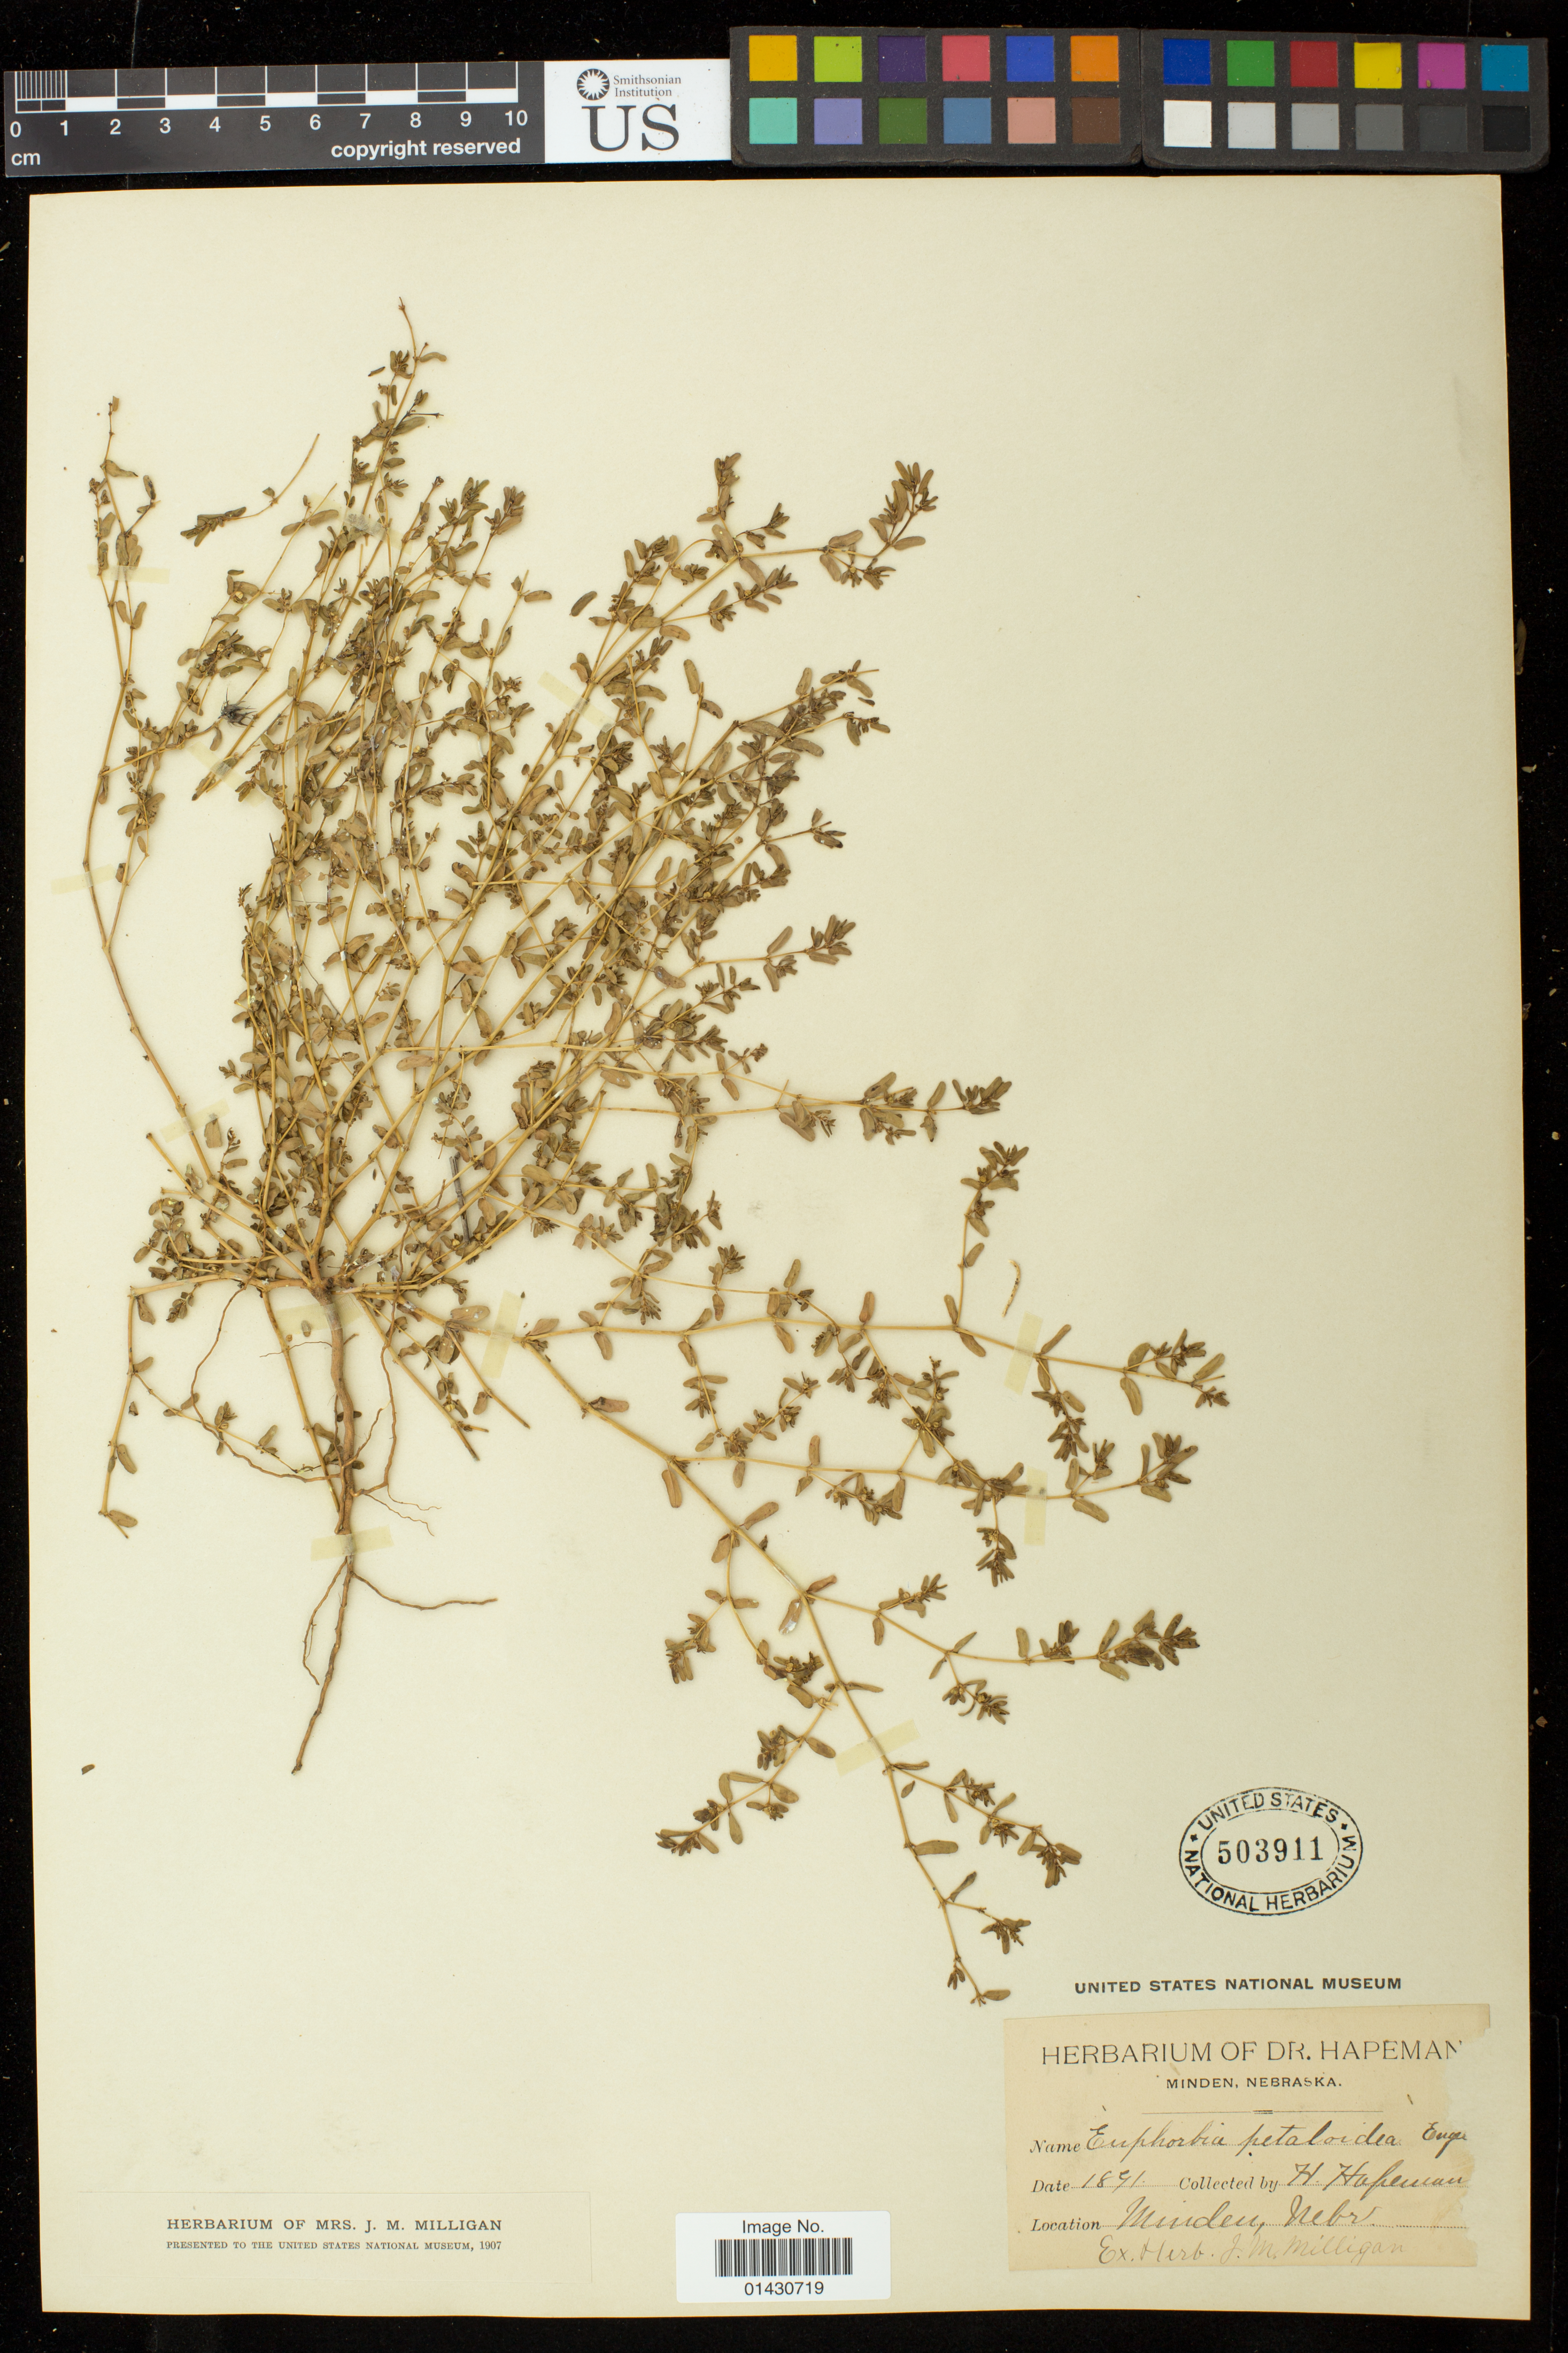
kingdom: Plantae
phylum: Tracheophyta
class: Magnoliopsida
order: Malpighiales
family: Euphorbiaceae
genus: Euphorbia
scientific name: Euphorbia missurica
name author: Raf.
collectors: H. Hapeman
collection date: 1841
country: United States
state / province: Nebraska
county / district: Kearney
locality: Minden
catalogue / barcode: US 503911